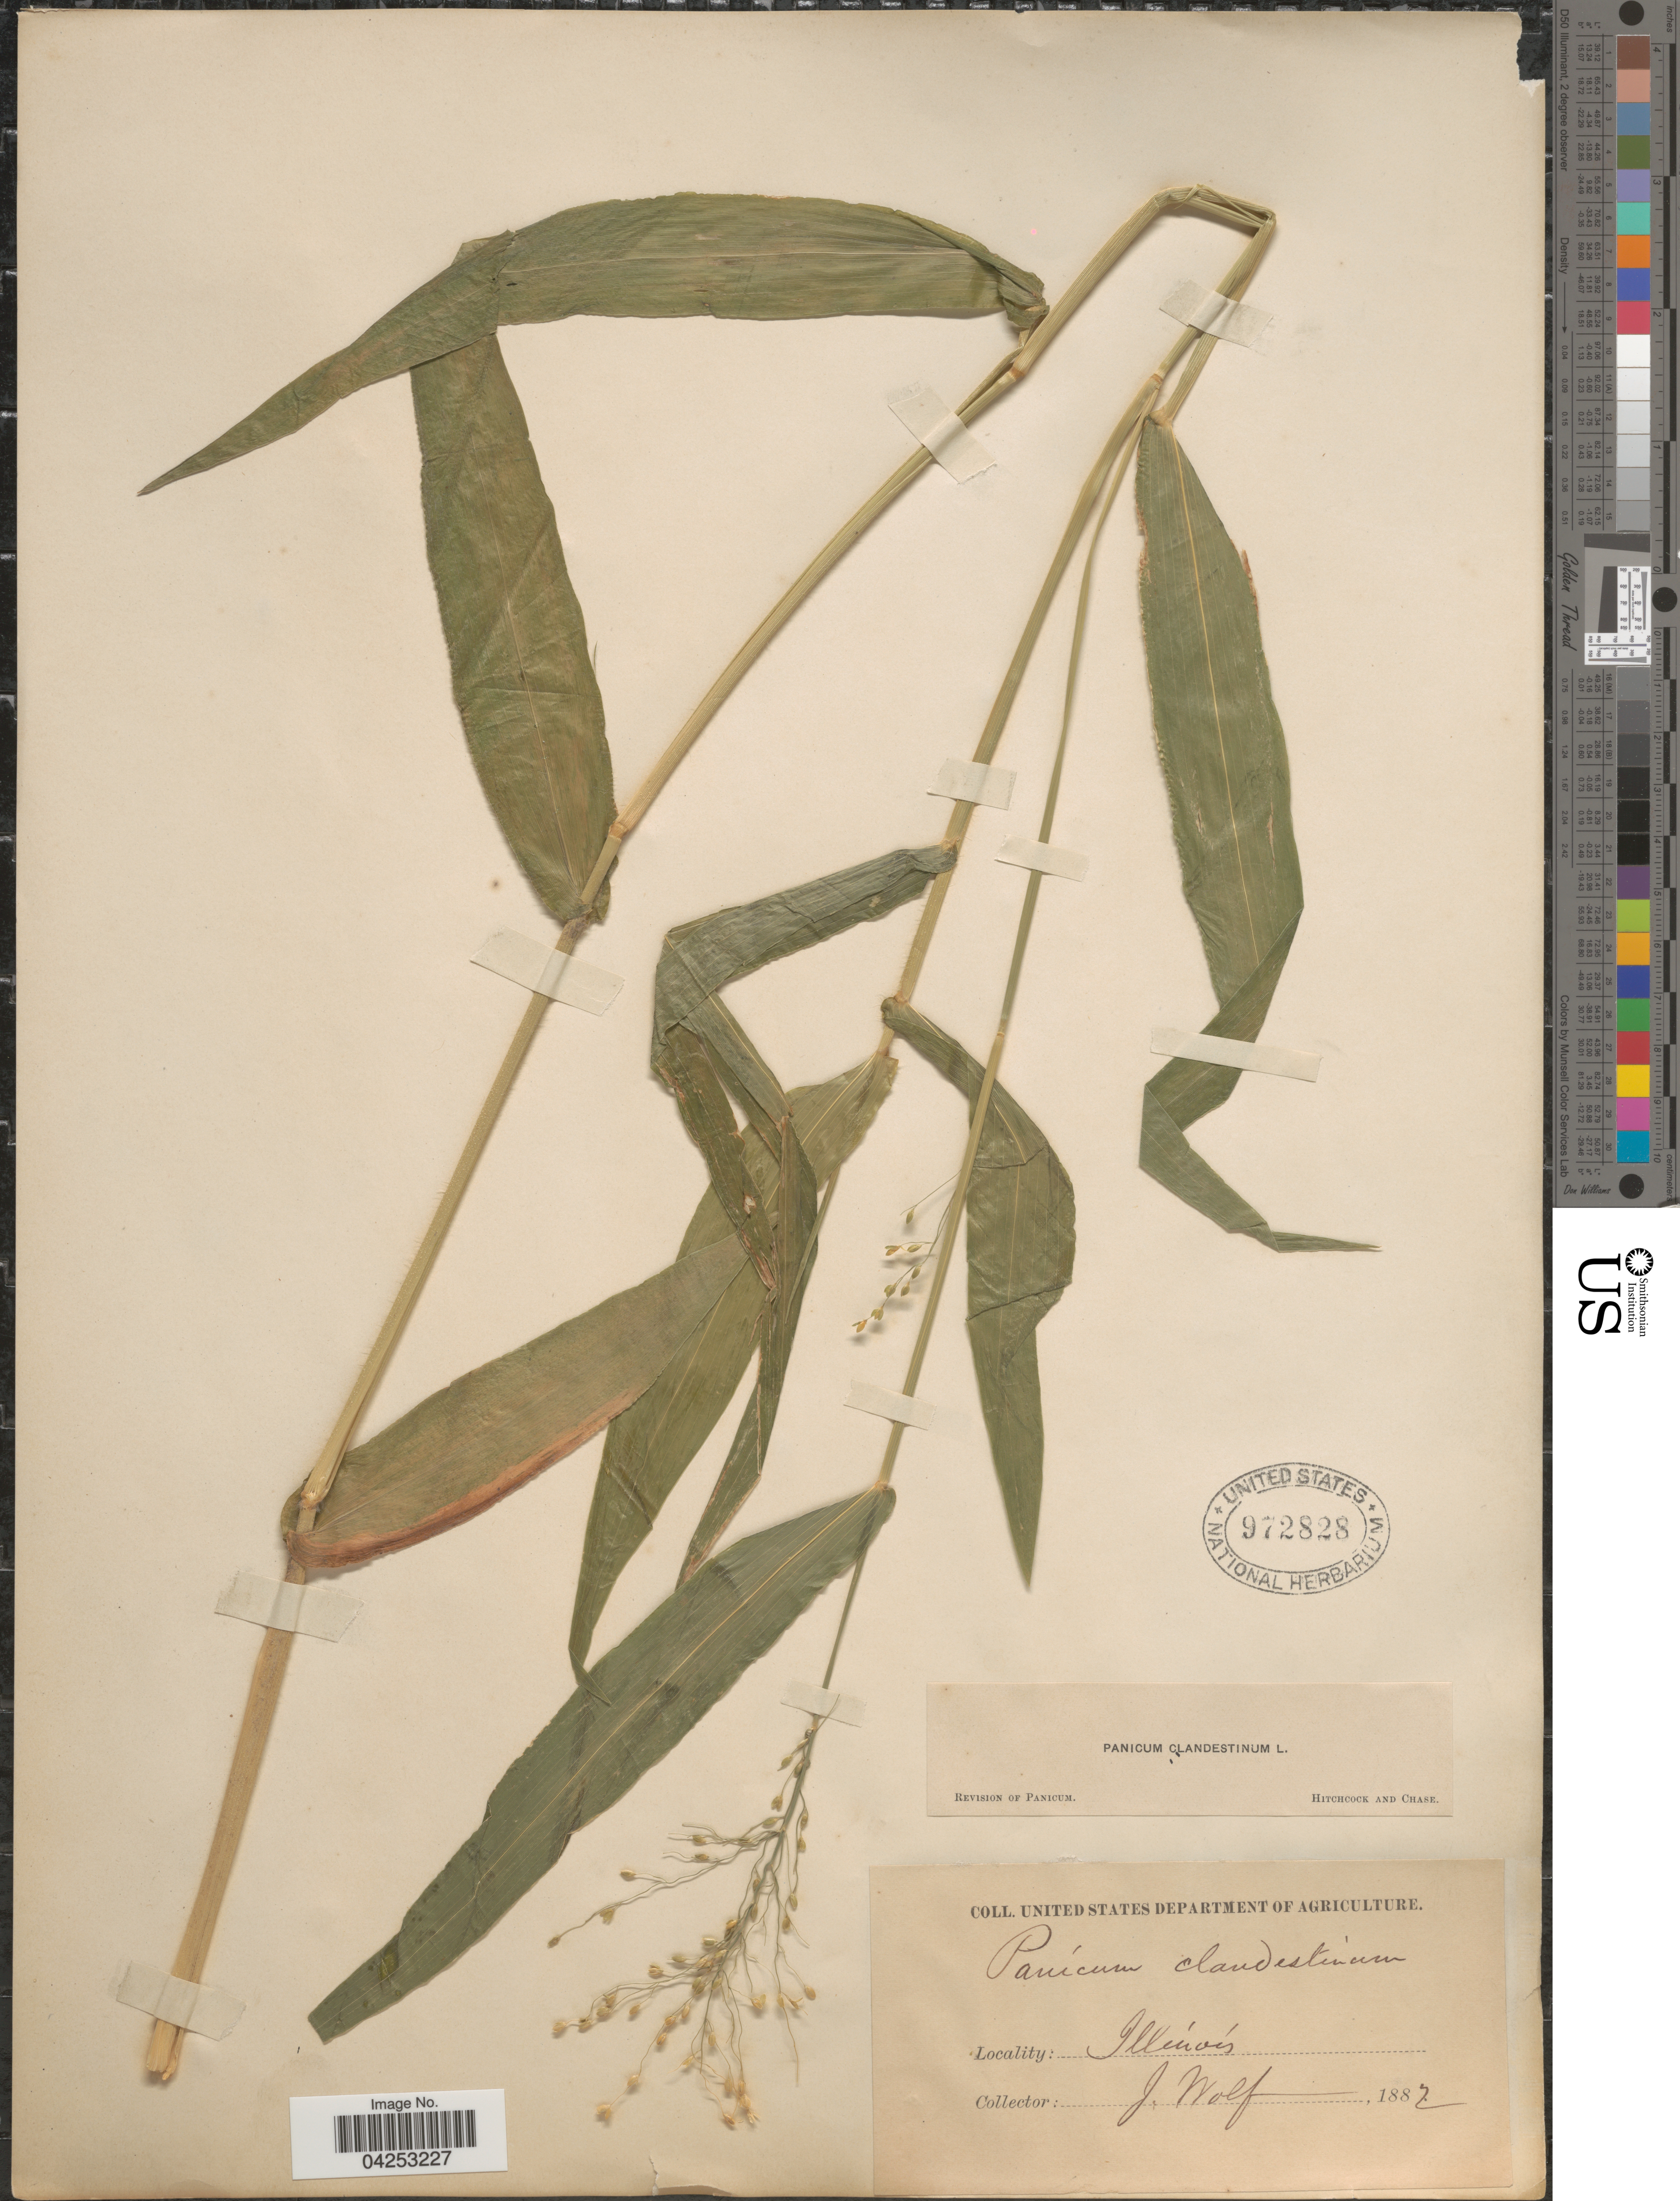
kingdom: Plantae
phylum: Tracheophyta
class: Liliopsida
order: Poales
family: Poaceae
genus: Dichanthelium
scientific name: Dichanthelium clandestinum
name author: (L.) Gould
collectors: J. Wolf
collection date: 1882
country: United States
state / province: Illinois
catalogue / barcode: US 972828